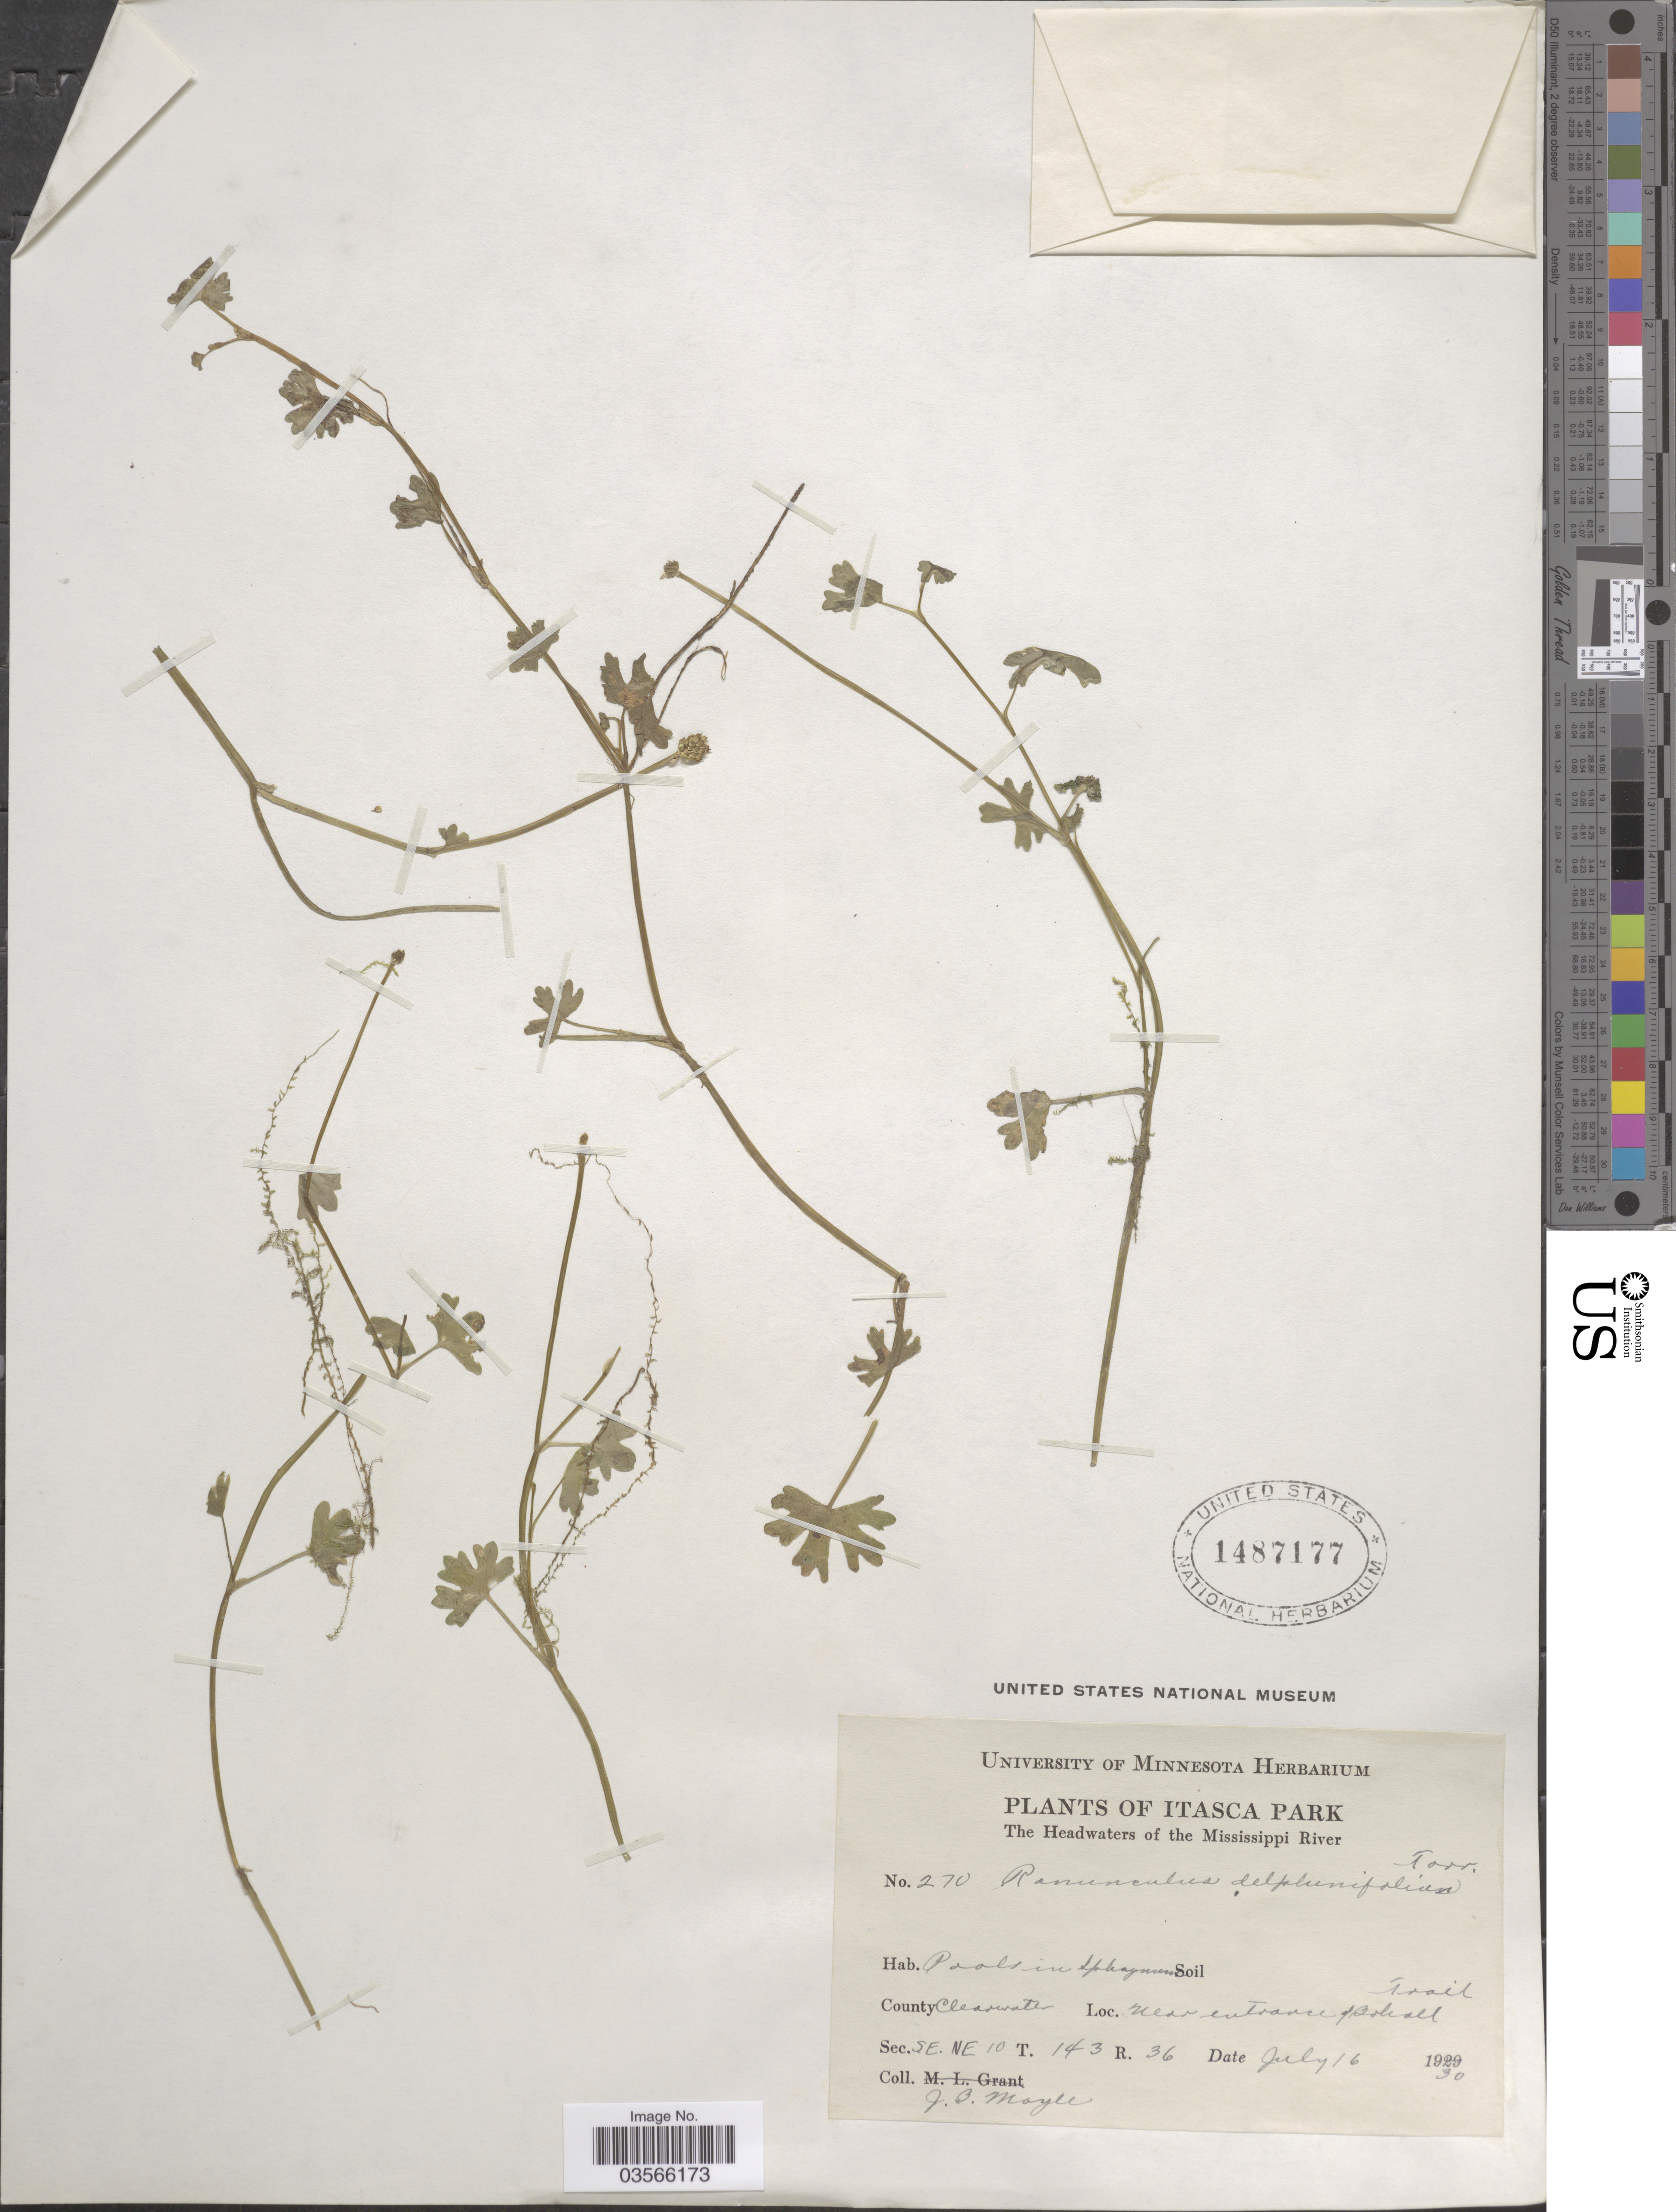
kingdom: Plantae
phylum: Tracheophyta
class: Magnoliopsida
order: Ranunculales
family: Ranunculaceae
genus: Ranunculus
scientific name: Ranunculus flabellaris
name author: Raf.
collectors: J. Moyle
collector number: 270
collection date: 1930-07-16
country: United States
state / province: Minnesota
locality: Itasca Park. The Headwaters of the Mississippi River. County Clearwater. Near entrance of Bohall. Sec. SE. NE 10 T. 143 R. 36.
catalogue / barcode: US 1487177